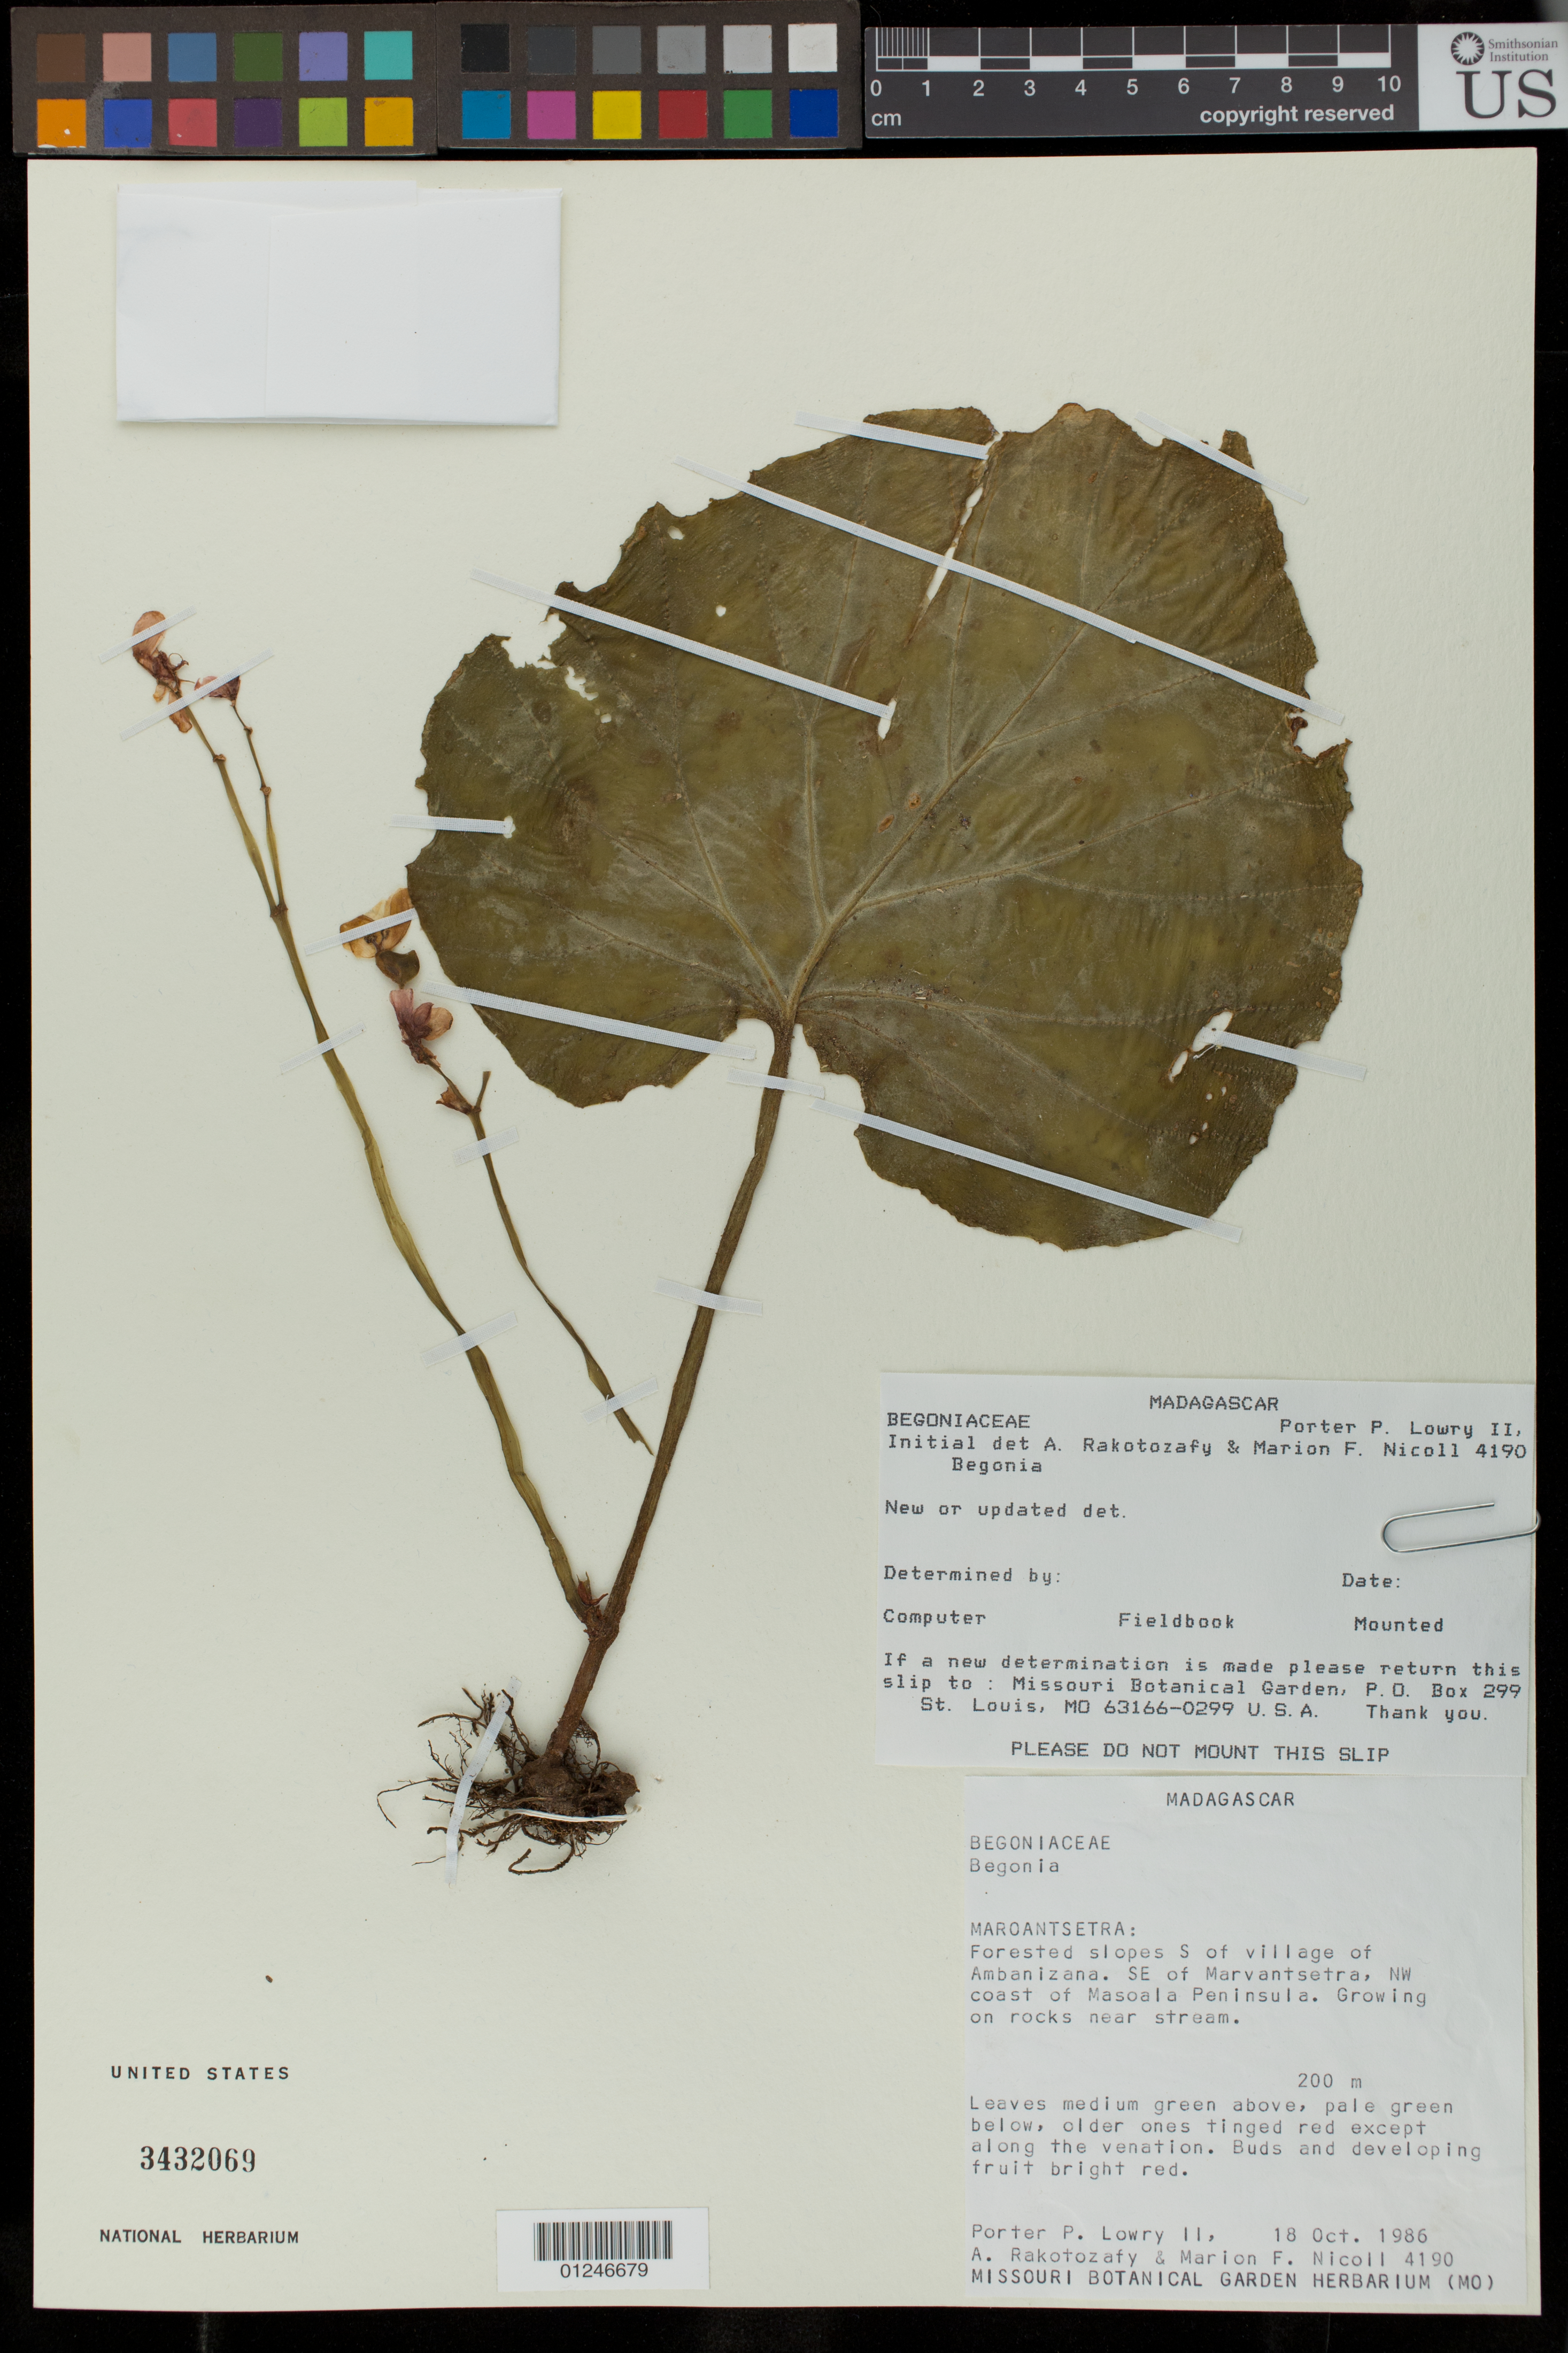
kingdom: Plantae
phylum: Tracheophyta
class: Magnoliopsida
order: Cucurbitales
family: Begoniaceae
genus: Begonia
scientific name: Begonia sp.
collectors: P. P. Lowry, A. Rakotozafy & M. Nicoll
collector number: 4190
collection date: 1986-10-18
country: Madagascar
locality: Forested slopes S of village of Ambanizana. SE of Marvantsetra, NW coast of Masoala Peninsula. Growing on rock near stream.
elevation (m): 200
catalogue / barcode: US 3432069